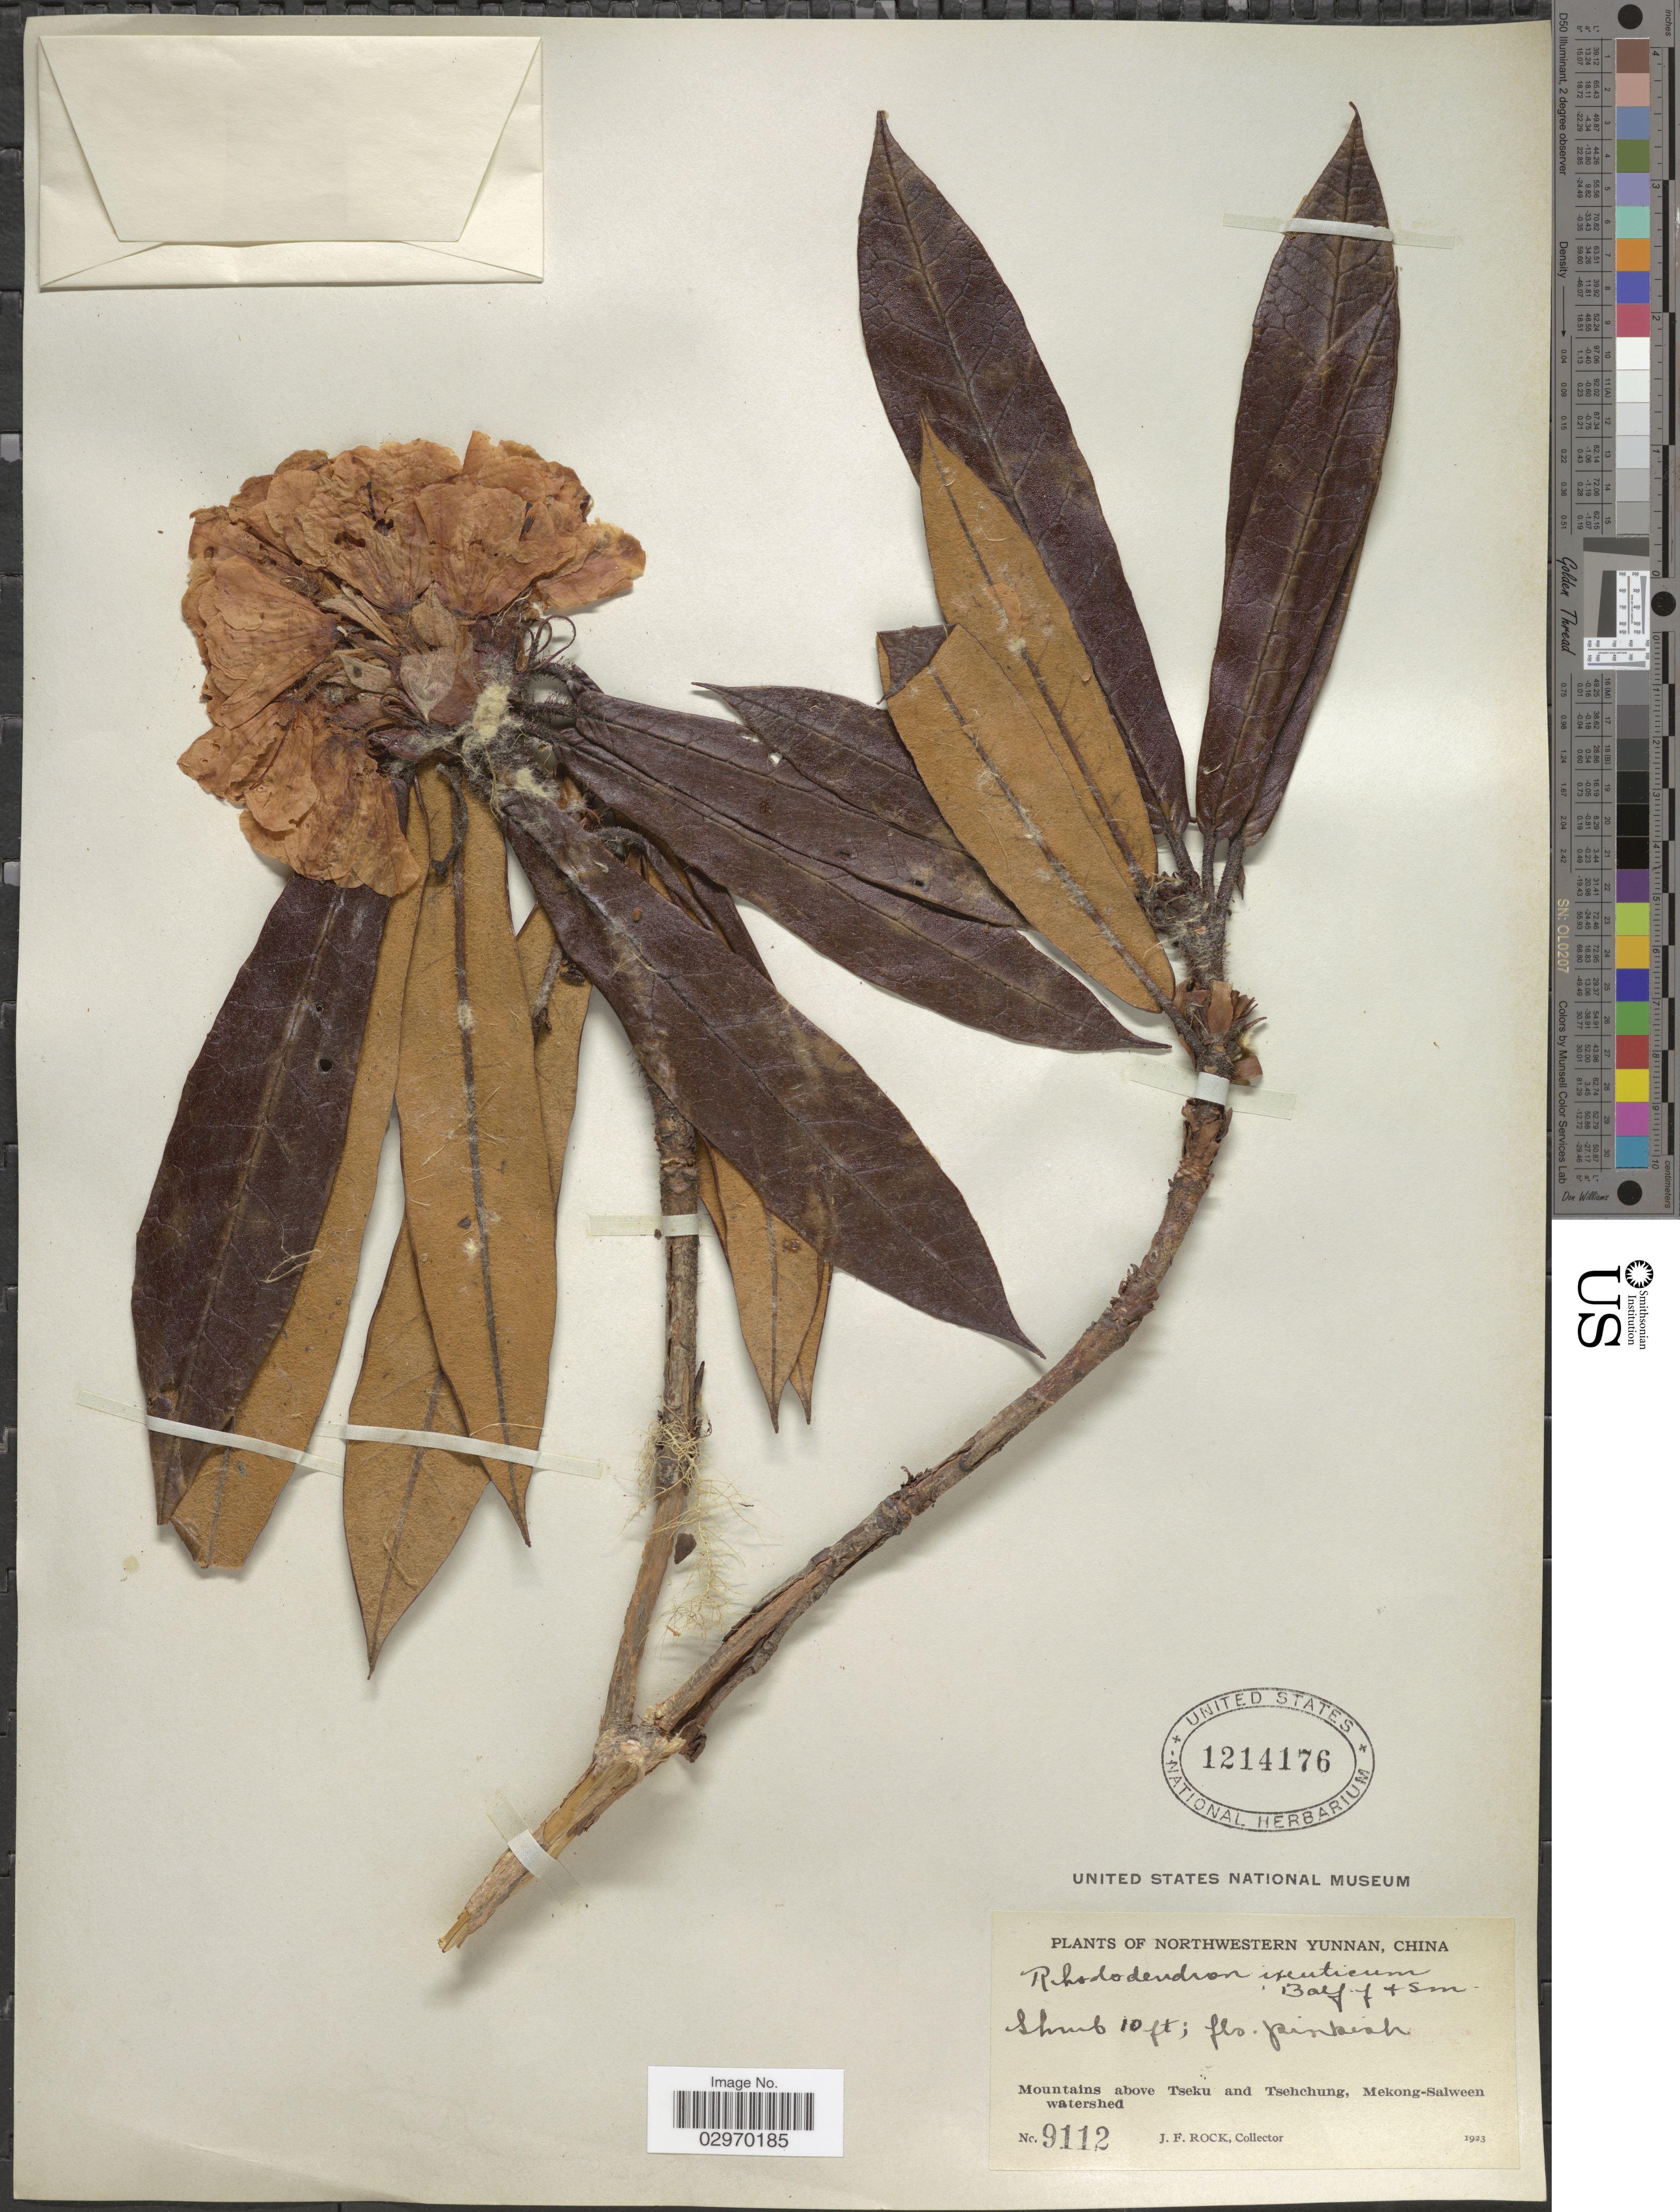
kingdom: Plantae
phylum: Tracheophyta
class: Magnoliopsida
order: Ericales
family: Ericaceae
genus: Rhododendron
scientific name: Rhododendron crinigerum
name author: Franch.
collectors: J. Rock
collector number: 9112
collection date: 1923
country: China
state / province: Yunnan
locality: Northwestern Yunnan. Mountains above Tseku and Tsehchung, Mekong-Salween watershed.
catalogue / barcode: US 1214176